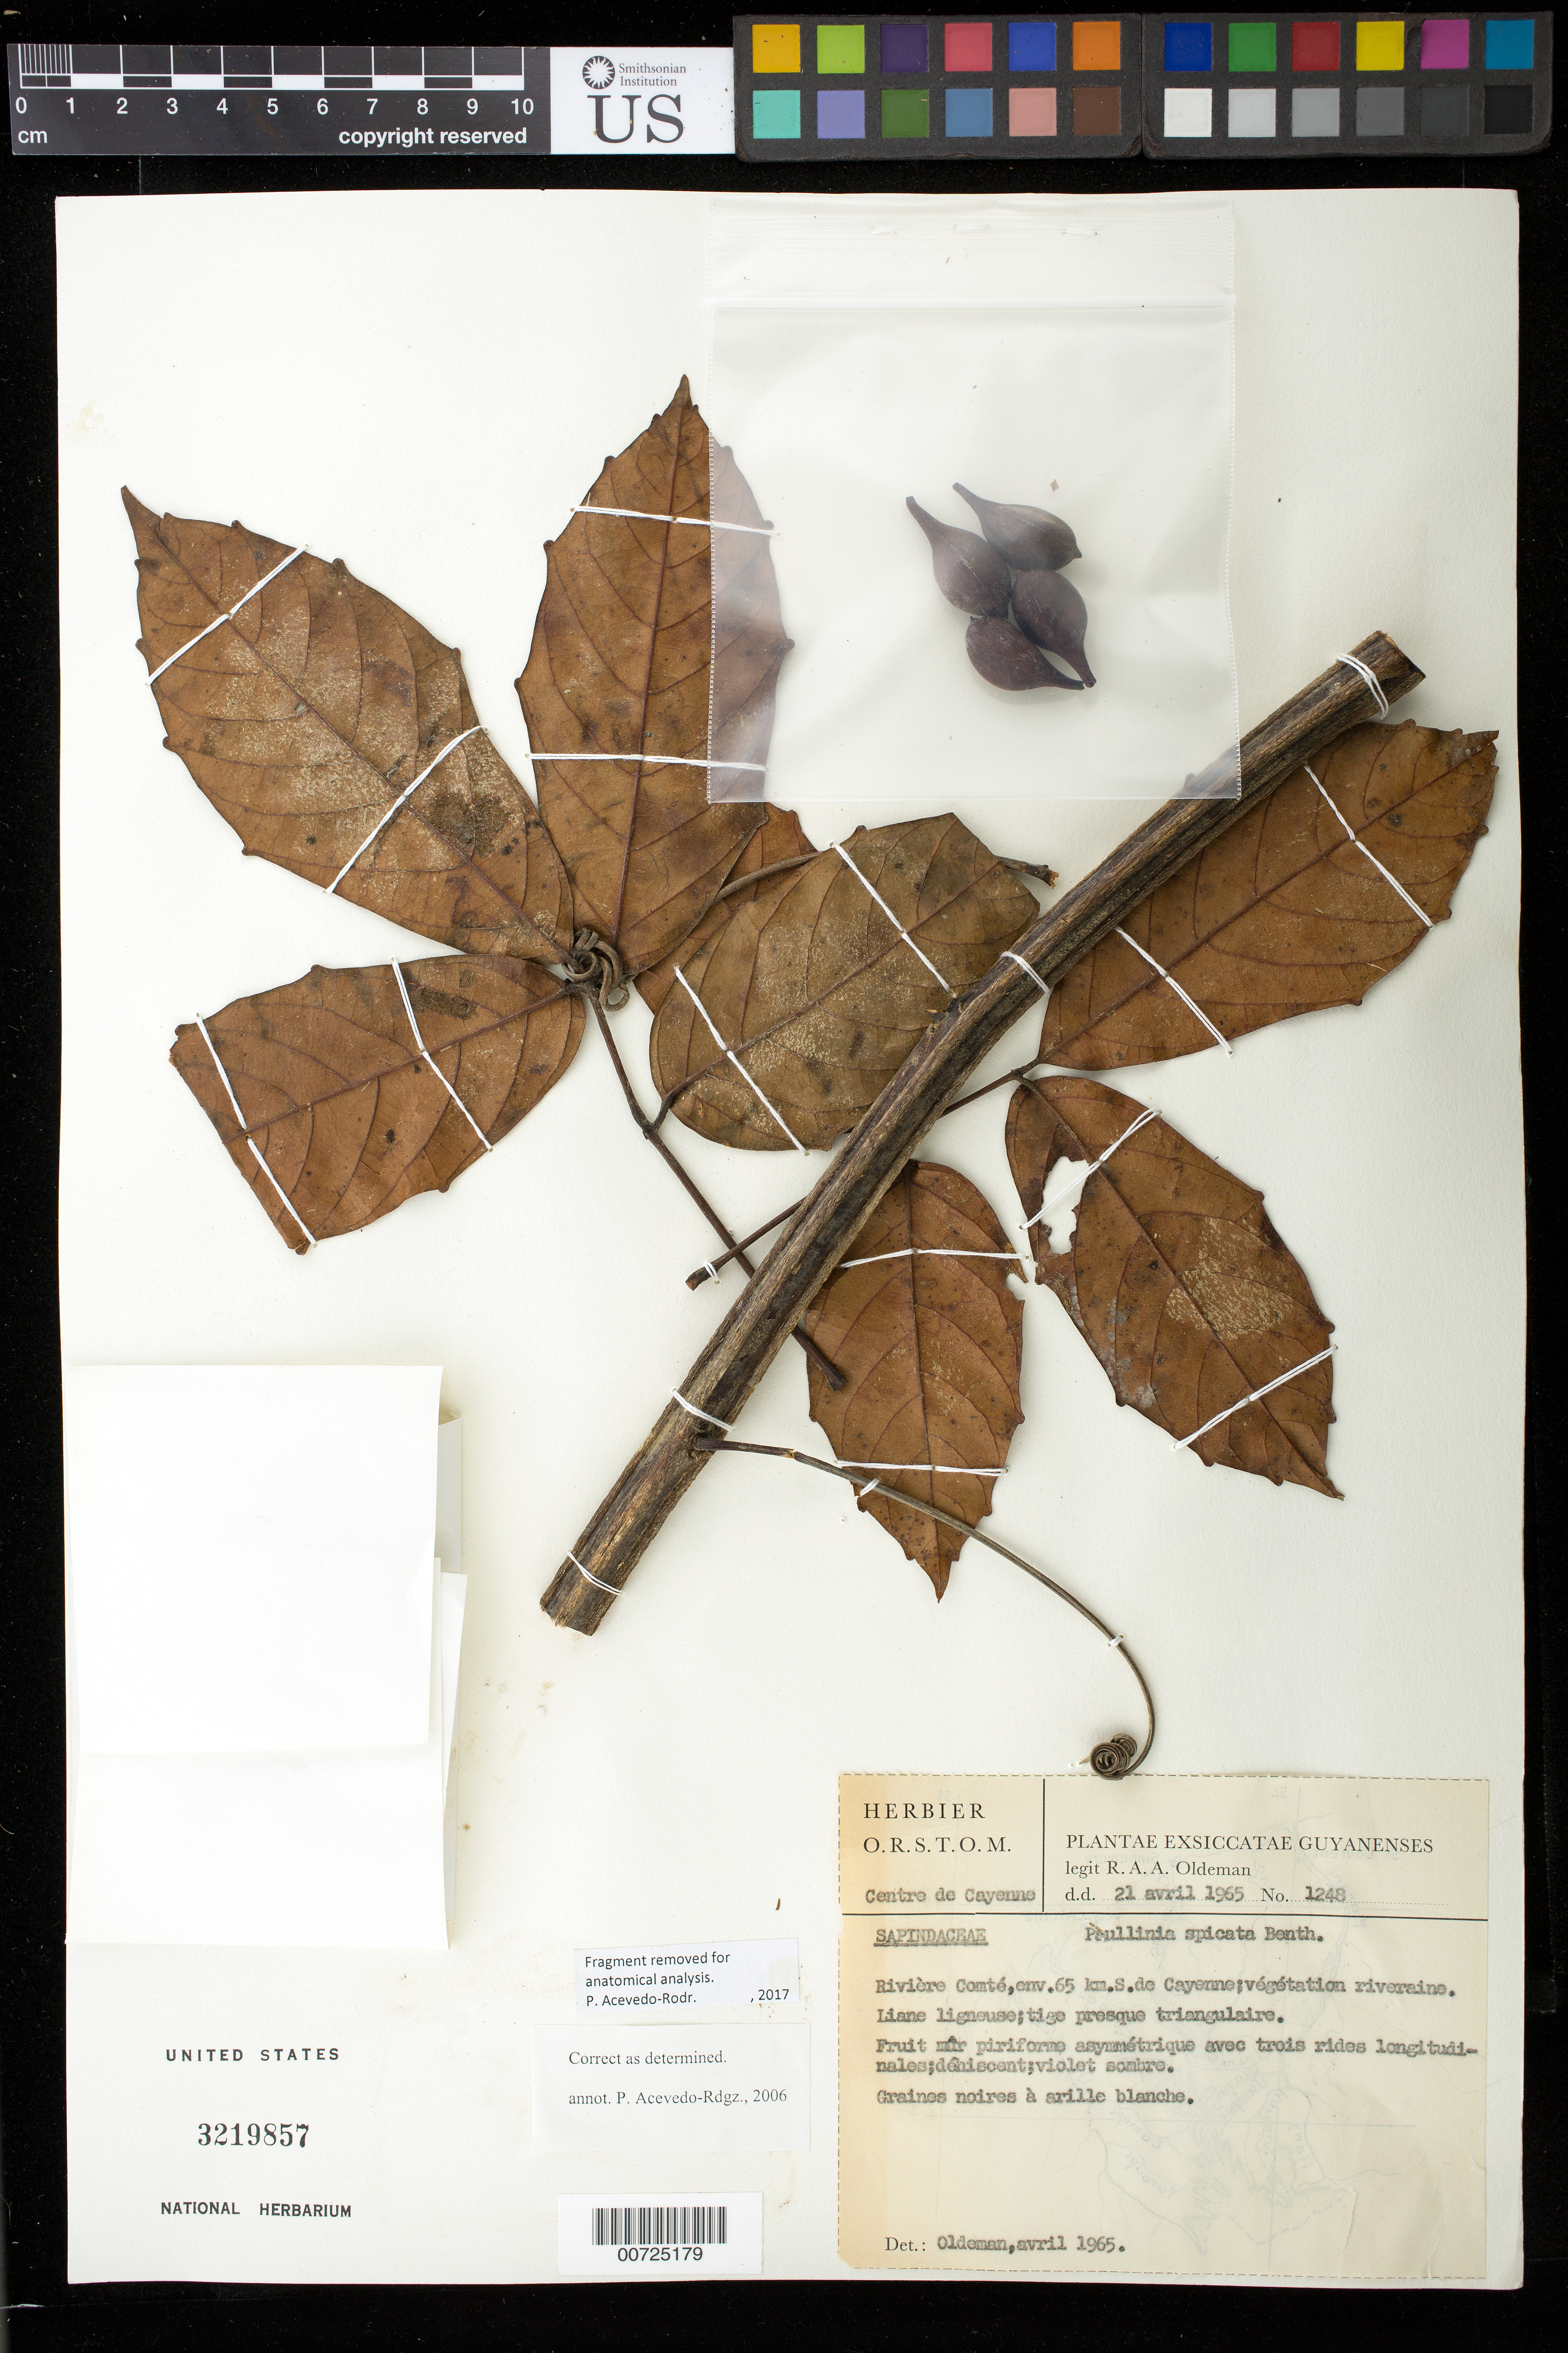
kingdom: Plantae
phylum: Tracheophyta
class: Magnoliopsida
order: Sapindales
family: Sapindaceae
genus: Paullinia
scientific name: Paullinia spicata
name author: Benth.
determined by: Acevedo-Rodríguez, P., (BOT), Smithsonian Institution - National Museum of Natural History (UNITED STATES)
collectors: R. Oldeman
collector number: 1248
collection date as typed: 21-Apr-65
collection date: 1965-04-21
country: French Guiana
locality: Rivière Comté, env. 65 km S de Cayenne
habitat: Riverine vegetation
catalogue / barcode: US 3219857